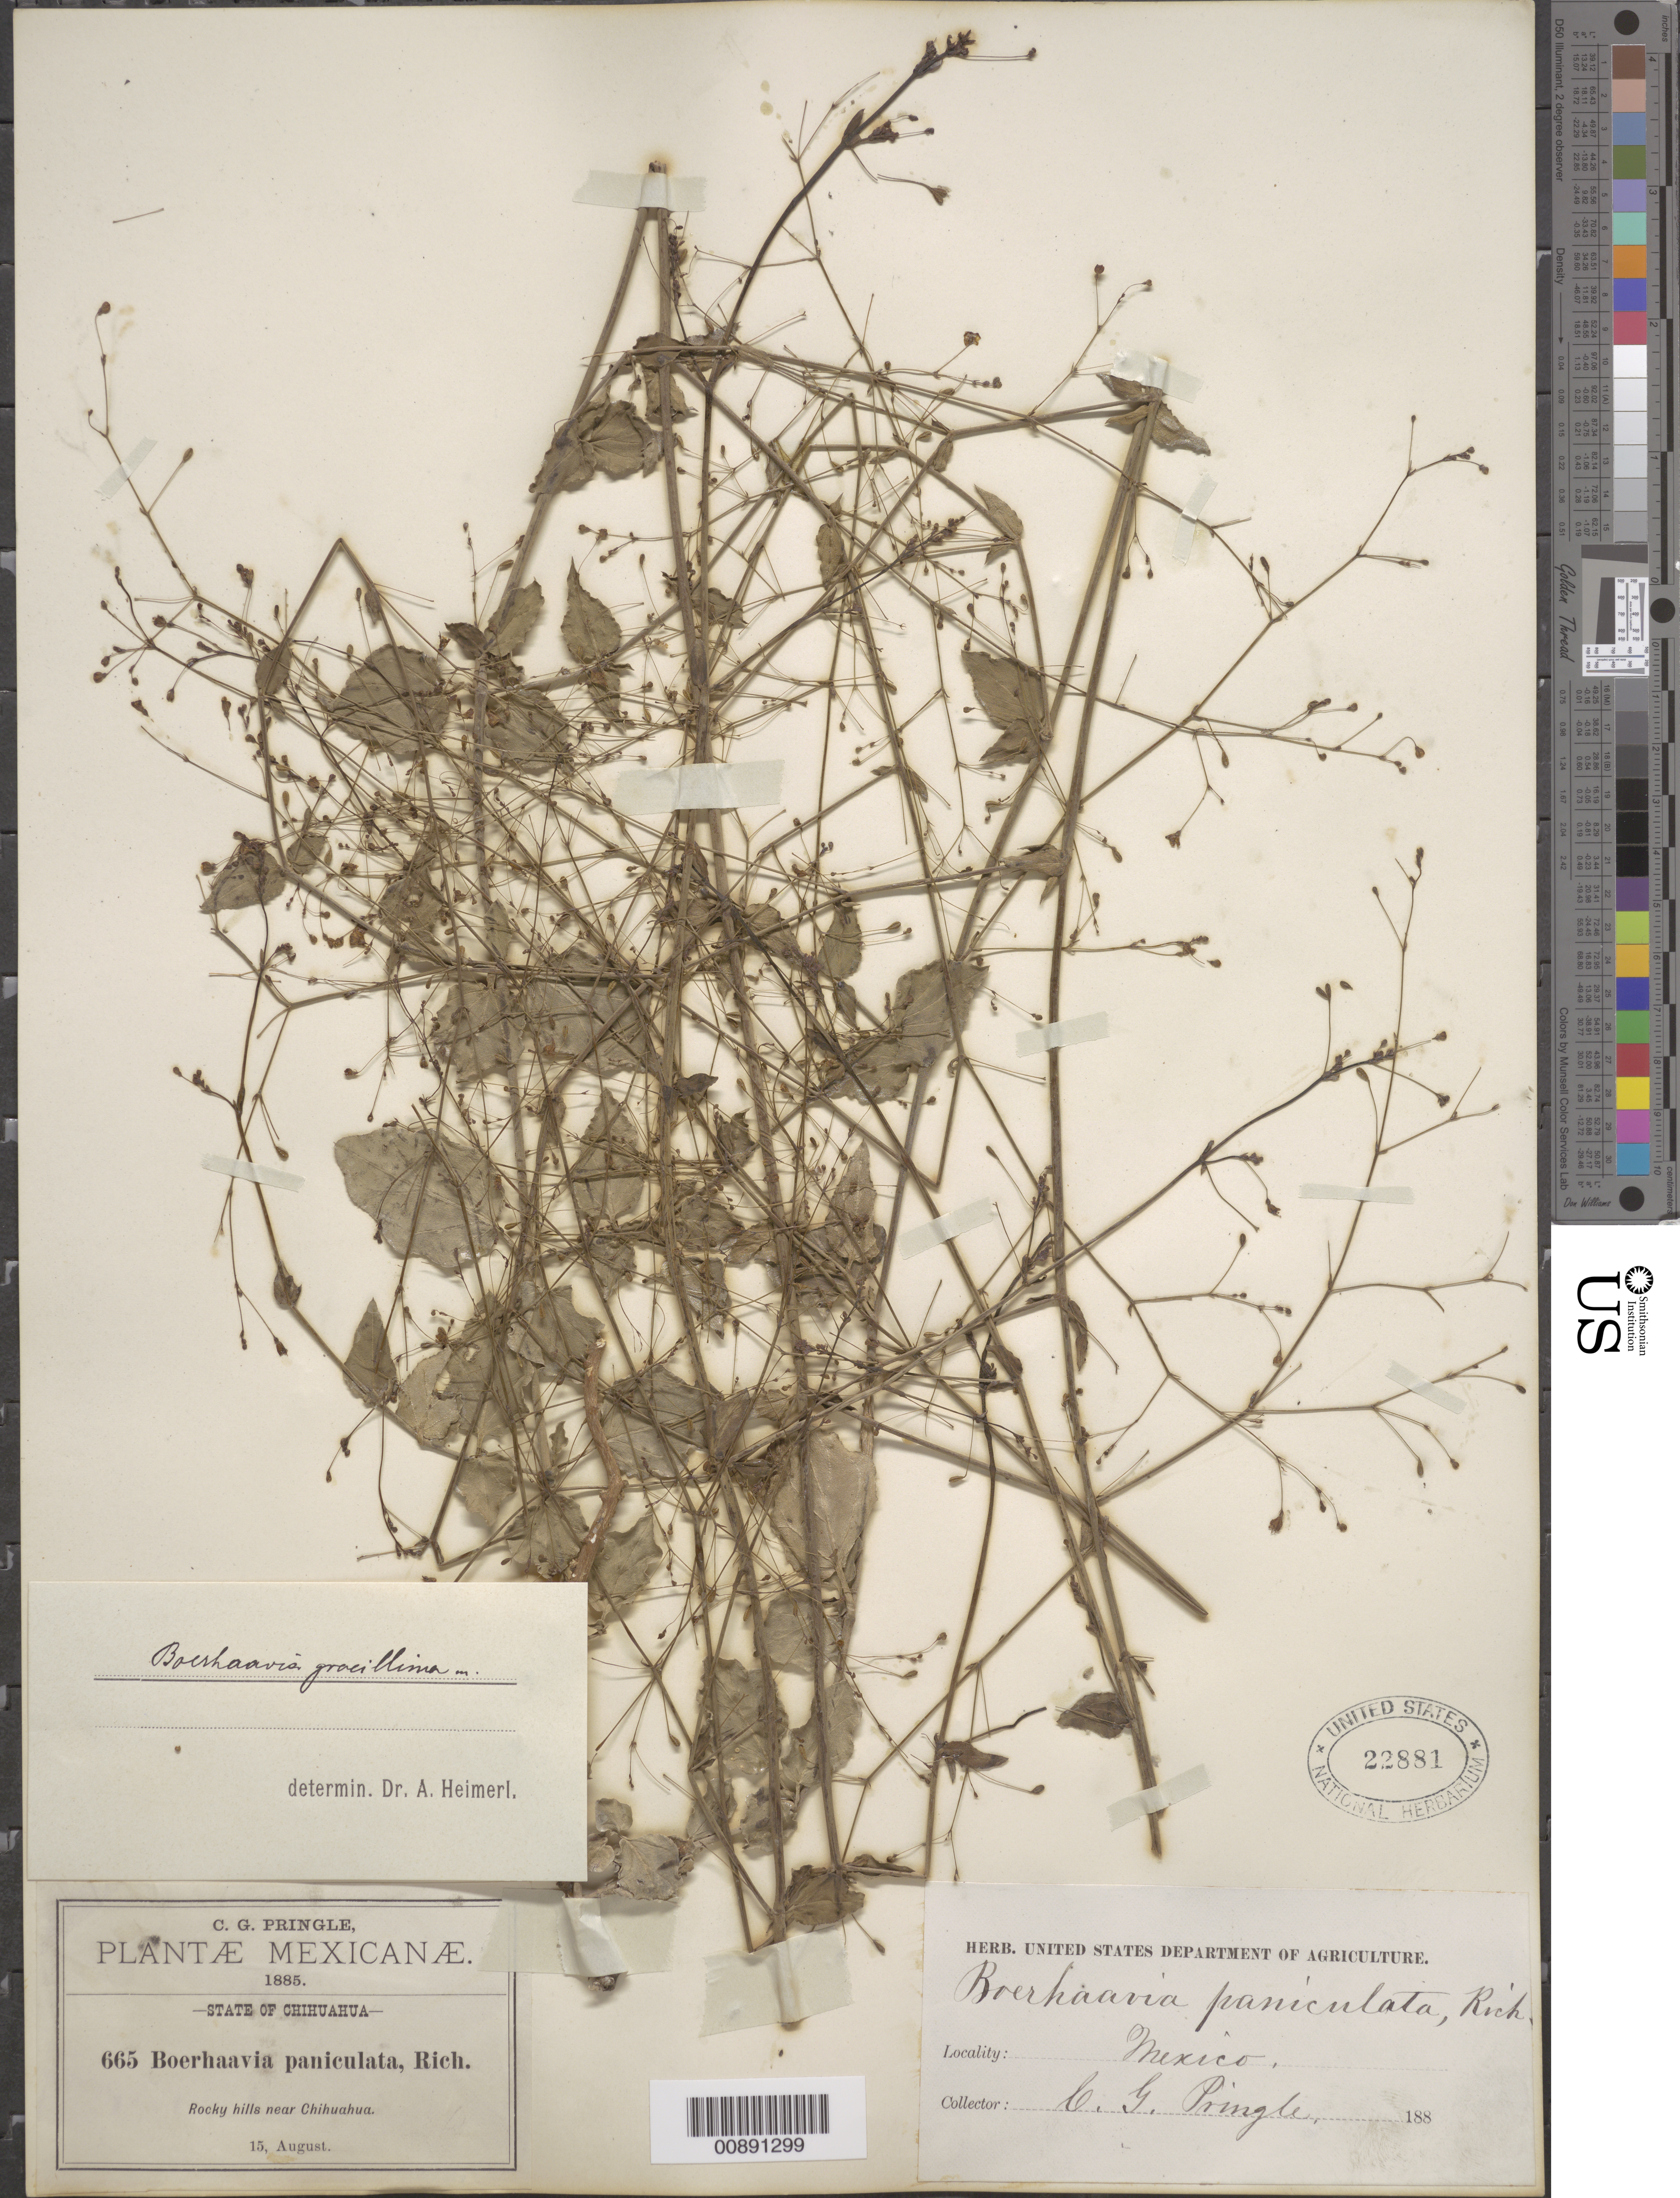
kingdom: Plantae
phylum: Tracheophyta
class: Magnoliopsida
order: Caryophyllales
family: Nyctaginaceae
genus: Boerhavia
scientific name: Boerhavia gracillima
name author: Heimerl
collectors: C. G. Pringle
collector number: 665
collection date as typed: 15 Aug 1885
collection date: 1885-08-15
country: Mexico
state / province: Chihuahua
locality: Near Chihuahua.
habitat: Rocky hills.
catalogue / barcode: US 22881